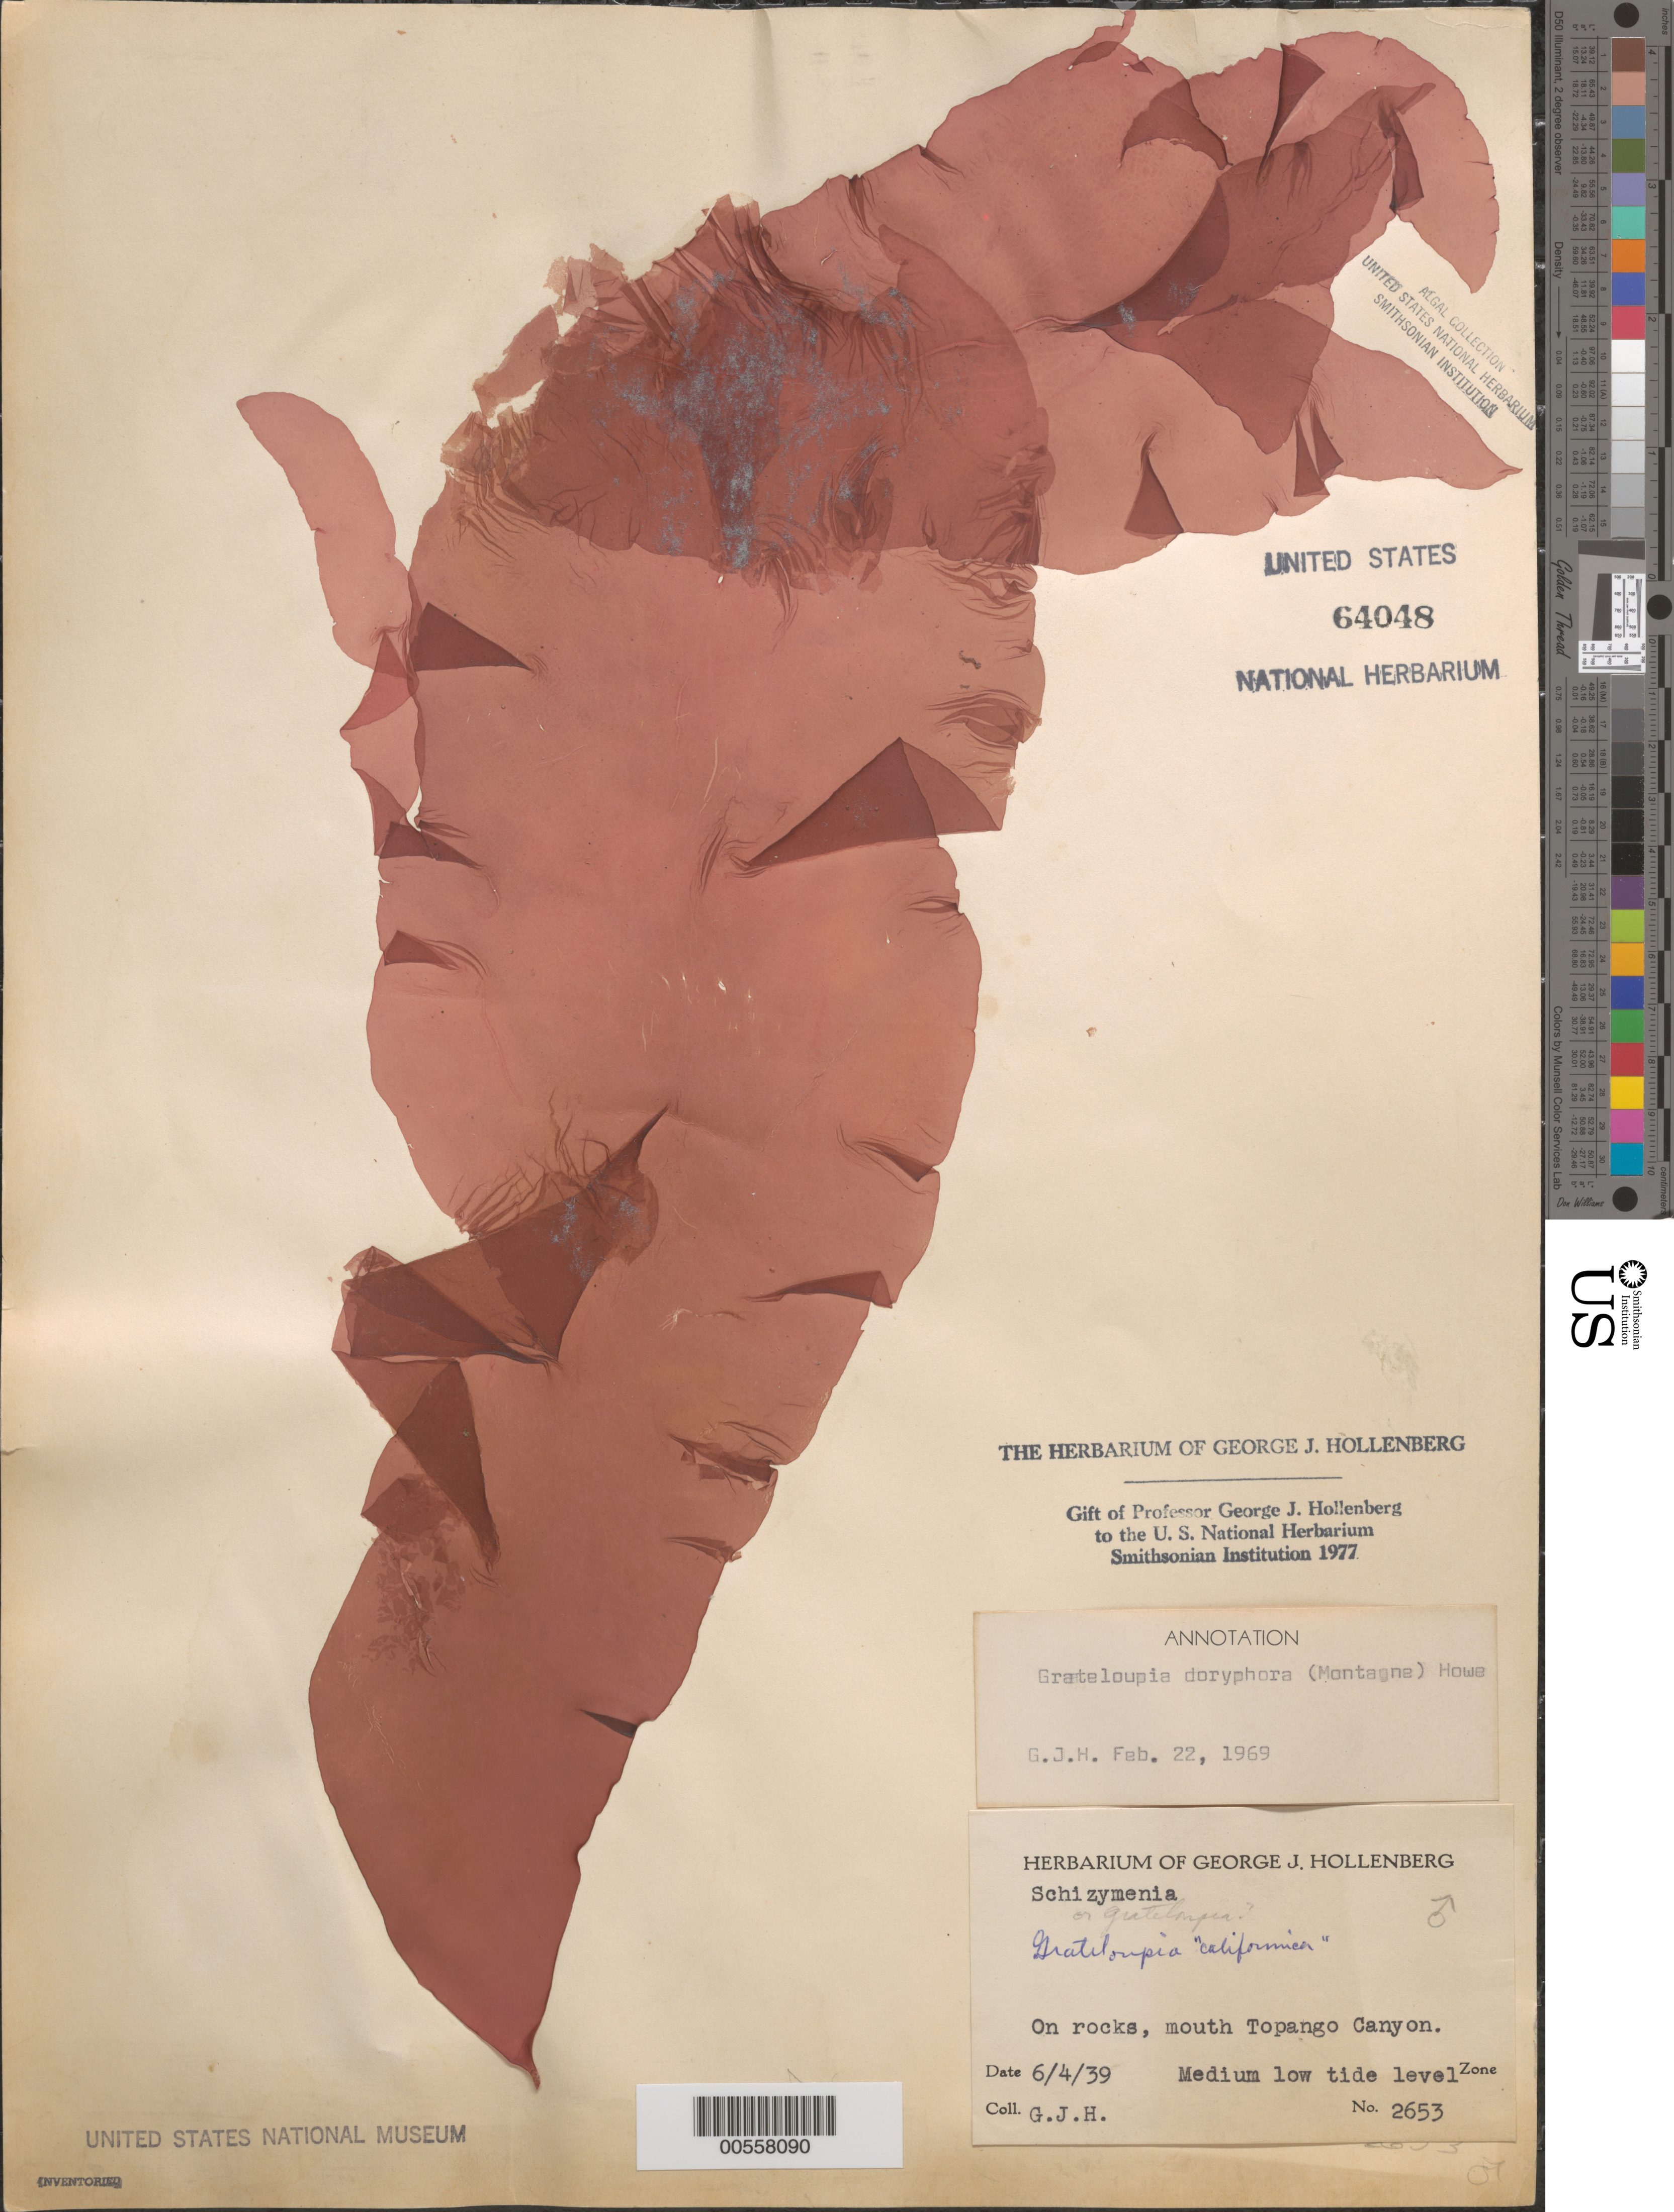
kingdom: Plantae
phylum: Rhodophyta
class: Florideophyceae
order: Halymeniales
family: Halymeniaceae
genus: Grateloupia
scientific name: Grateloupia doryphora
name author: (Mont.) Howe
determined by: Hollenberg, George J.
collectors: G. Hollenberg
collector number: GJH 2653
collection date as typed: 04 Jun 1939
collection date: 1939-06-04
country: United States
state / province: California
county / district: Los Angeles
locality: Topango Canyon mouth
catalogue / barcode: US 64048